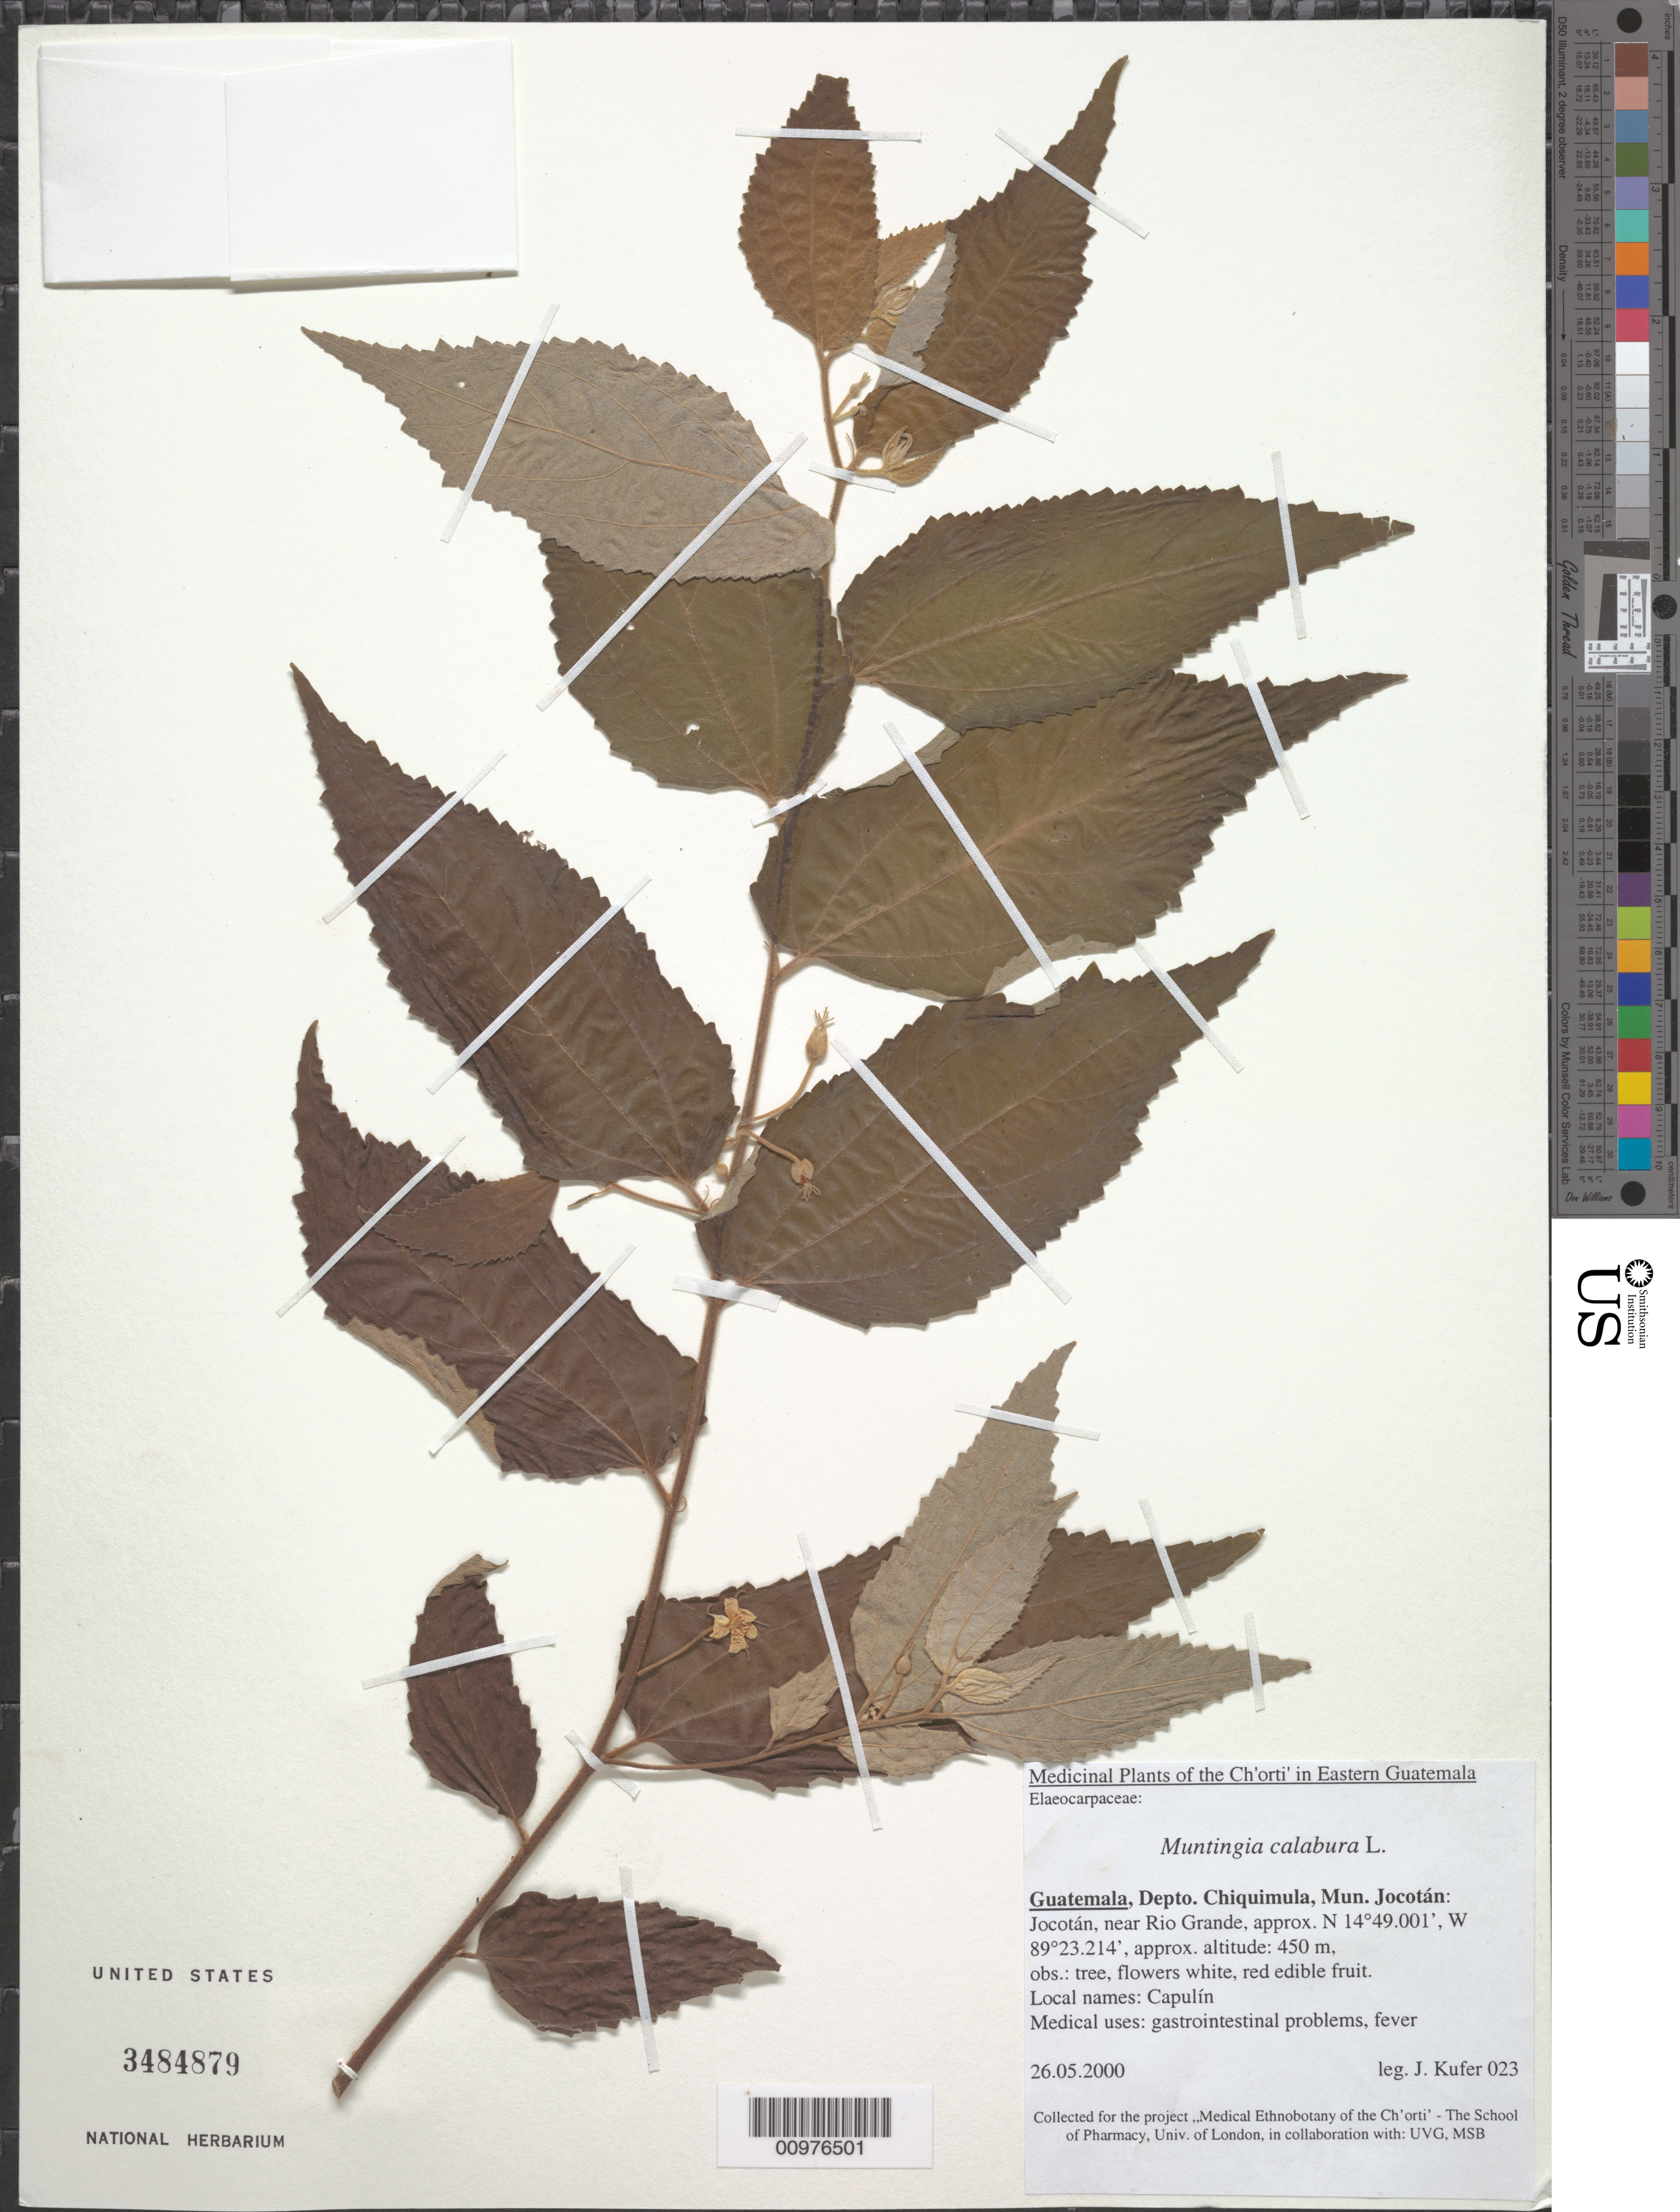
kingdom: Plantae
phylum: Tracheophyta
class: Magnoliopsida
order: Malvales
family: Muntingiaceae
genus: Muntingia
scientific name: Muntingia calabura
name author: L.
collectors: J. Kufer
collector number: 023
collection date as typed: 26 May 2000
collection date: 2000-05-26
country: Guatemala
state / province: Chiquimula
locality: Mun. Jocotán: Jocotán, near Rio Grande.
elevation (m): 450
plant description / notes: Common name: Capulín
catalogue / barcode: US 3484879